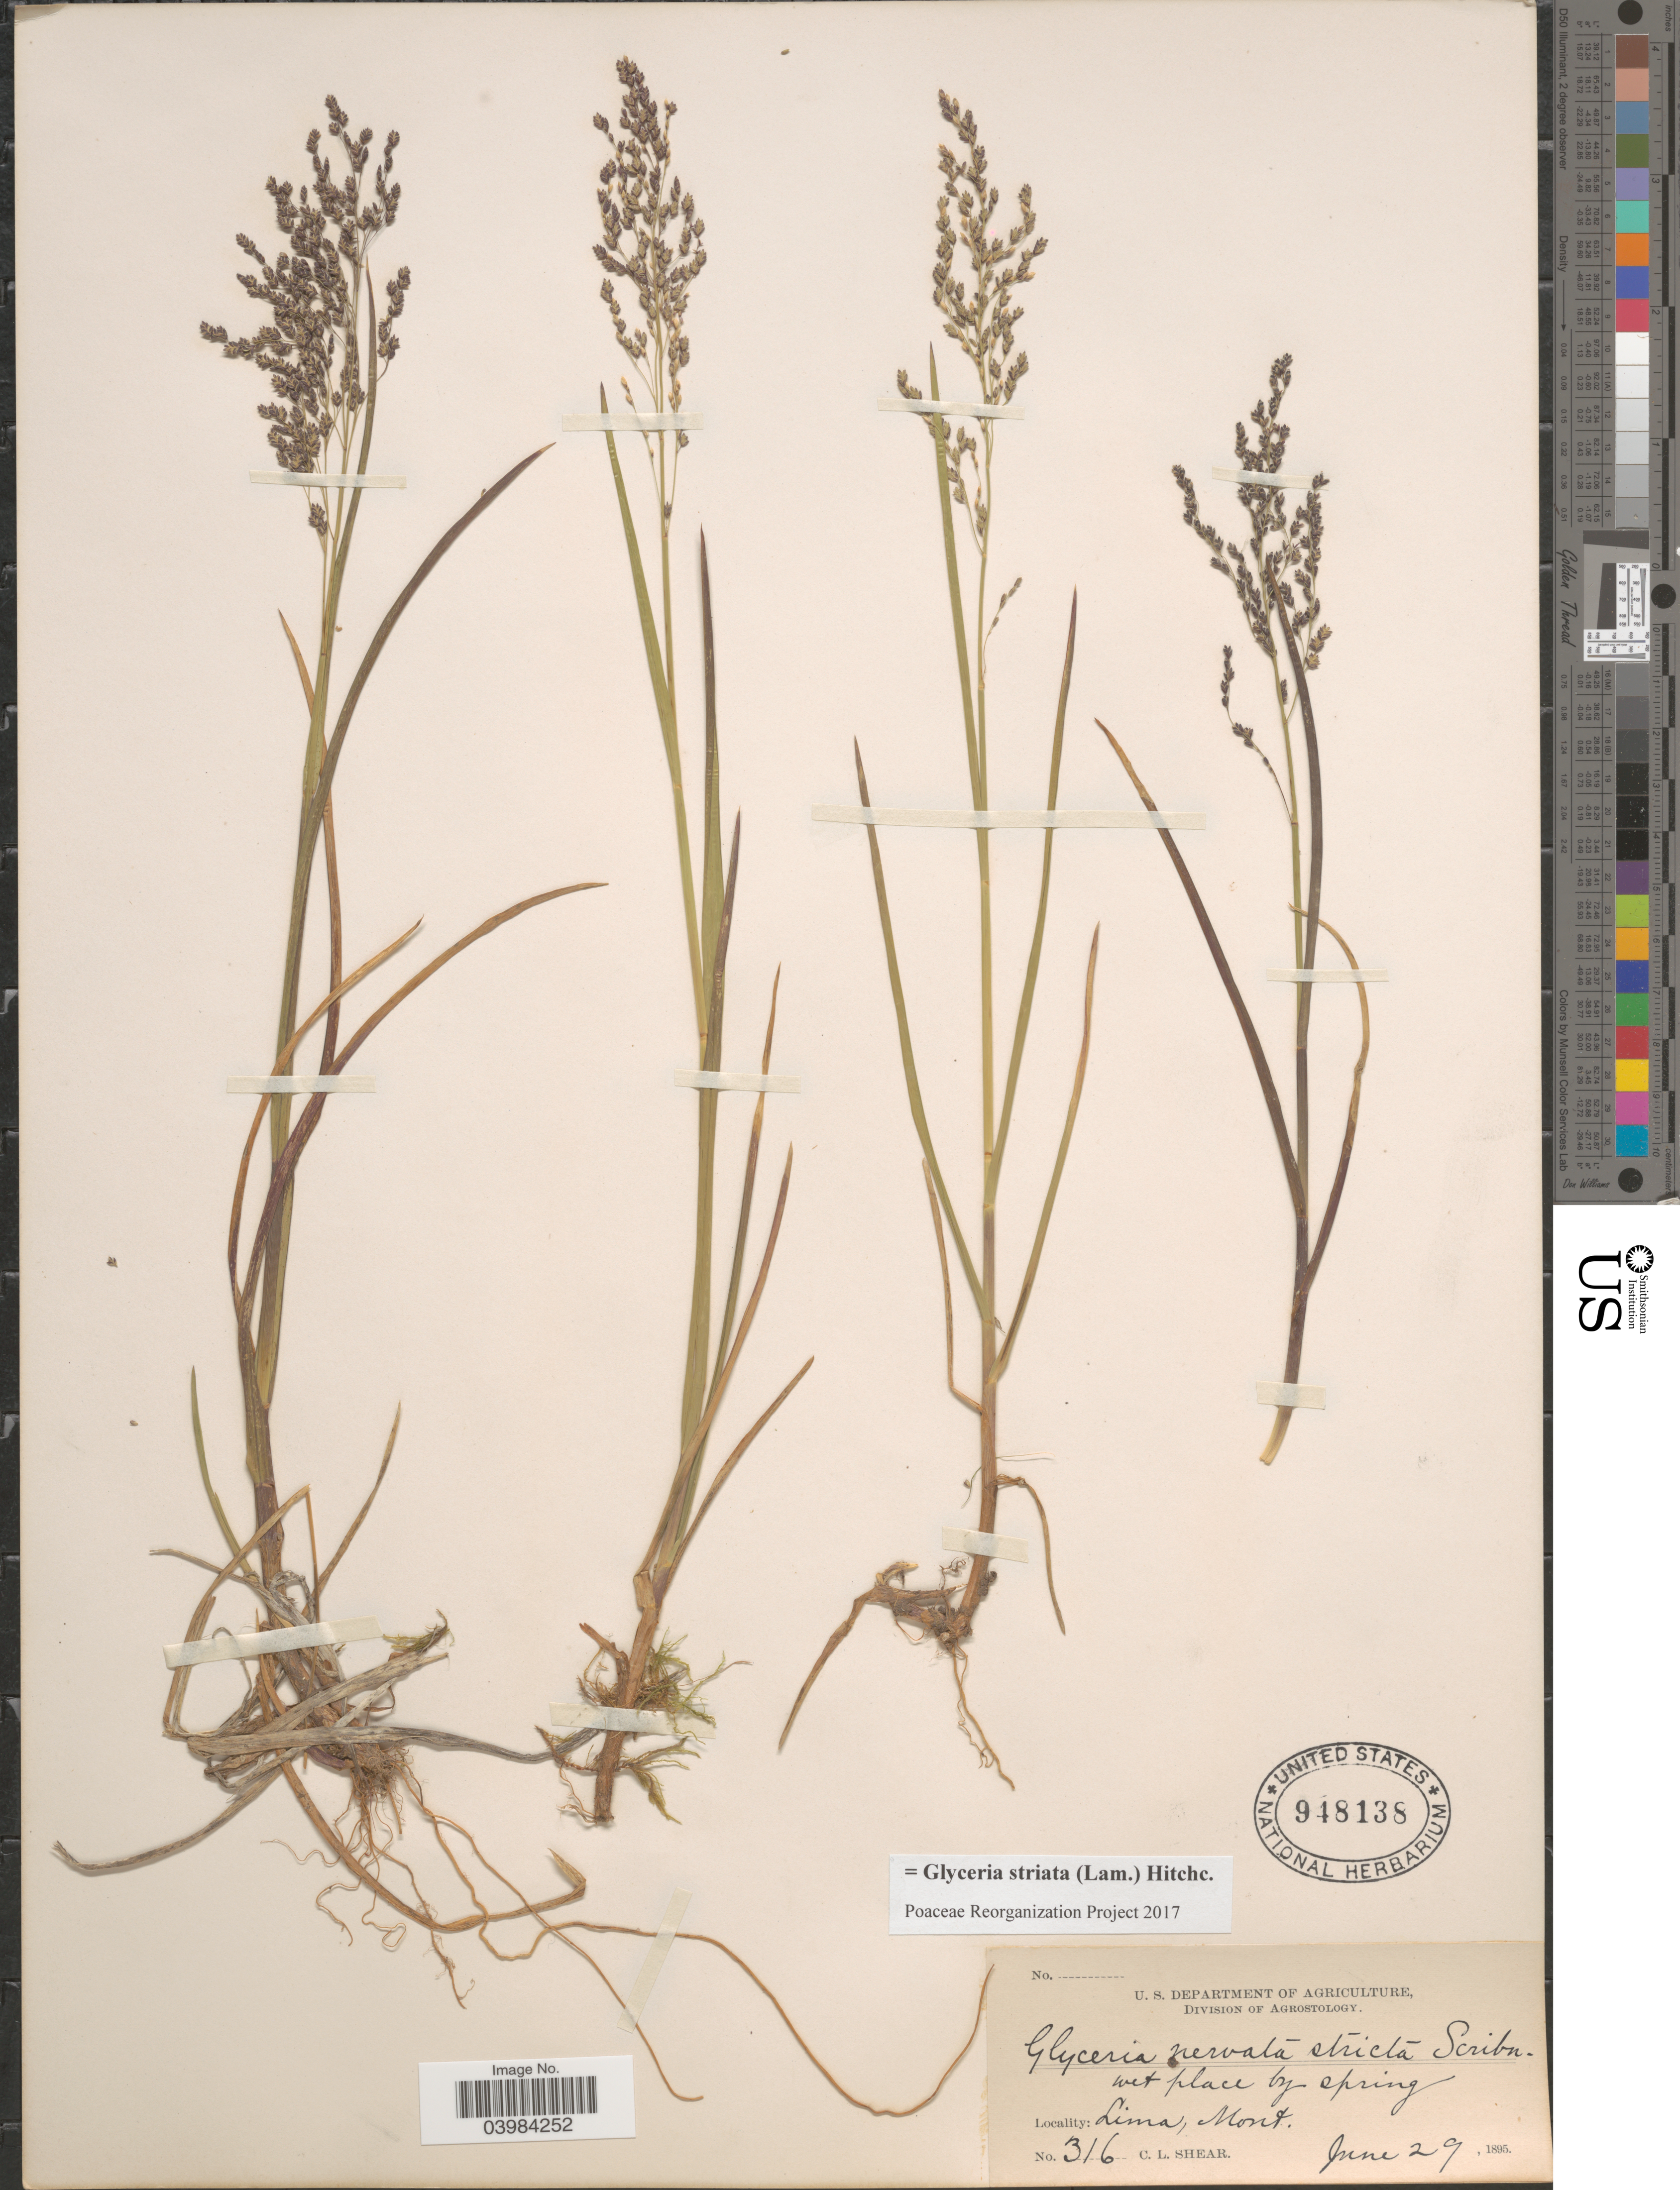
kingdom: Plantae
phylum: Tracheophyta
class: Liliopsida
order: Poales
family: Poaceae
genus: Glyceria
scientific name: Glyceria striata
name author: (Lam.) Hitchc.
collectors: C. L. Shear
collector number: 316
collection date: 1895-06-29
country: United States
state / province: Montana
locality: Lima.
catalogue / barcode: US 948138